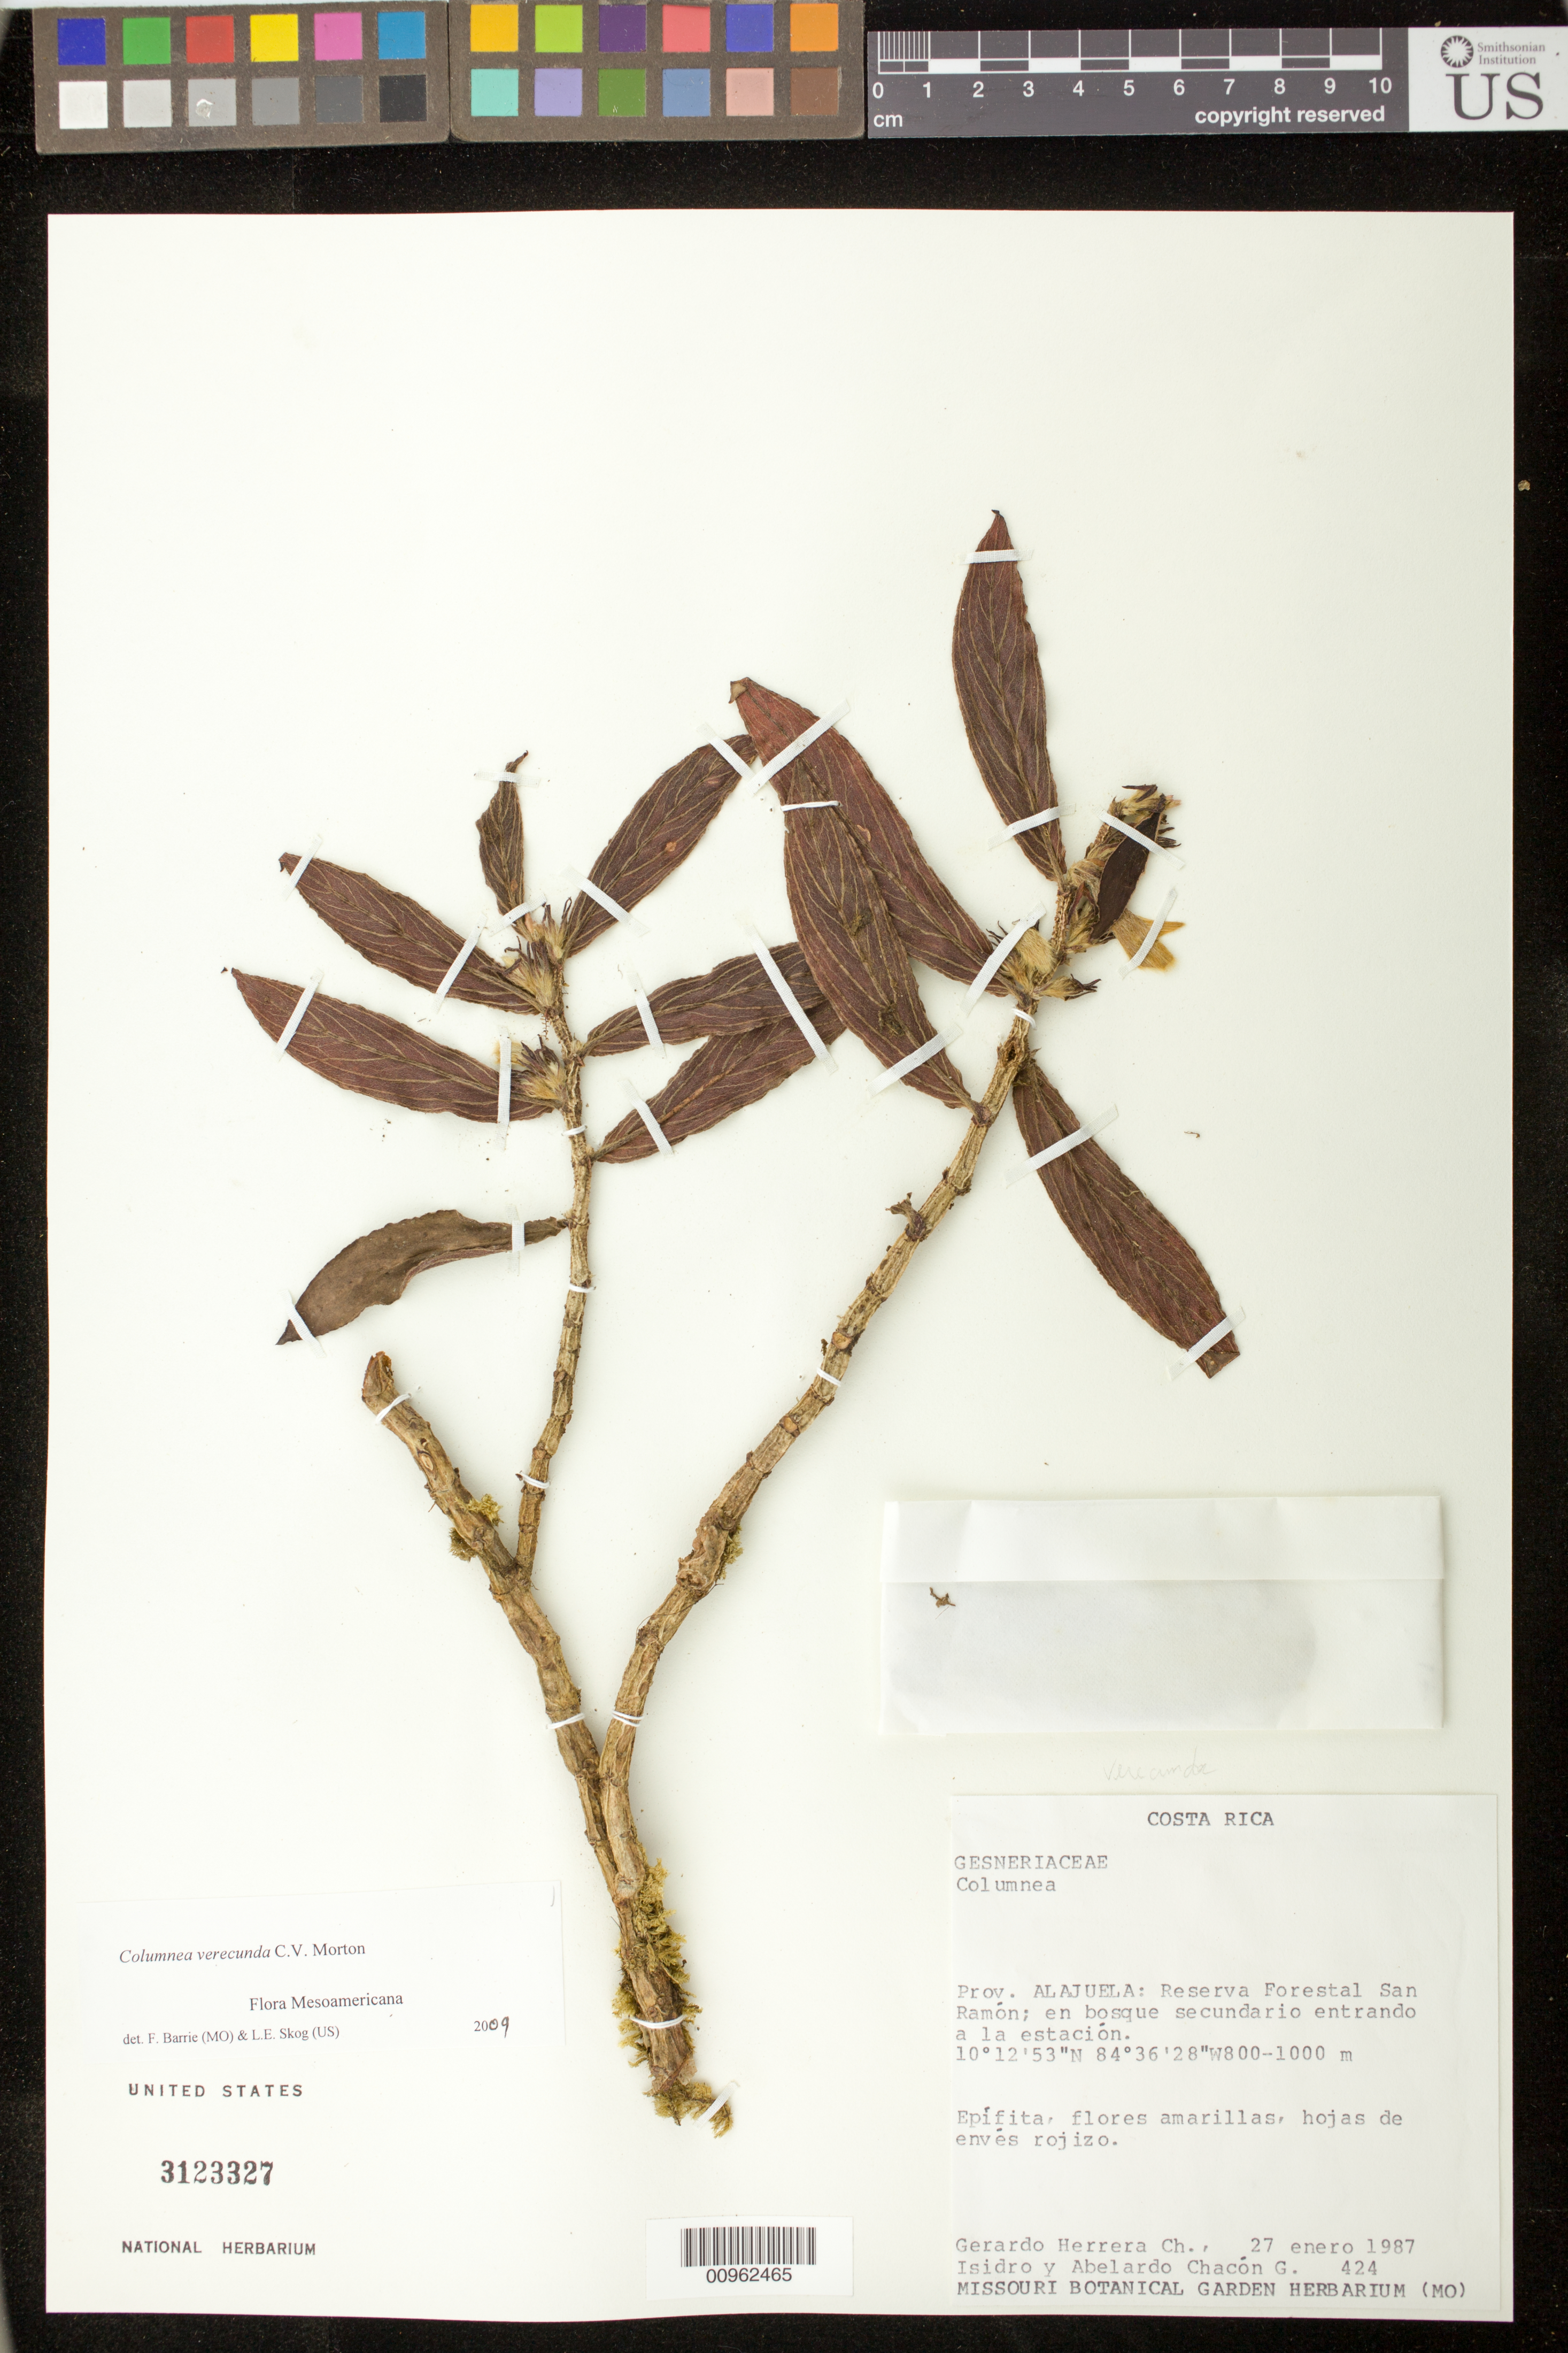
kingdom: Plantae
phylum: Tracheophyta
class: Magnoliopsida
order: Lamiales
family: Gesneriaceae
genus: Columnea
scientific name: Columnea verecunda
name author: C.V. Morton in Standl.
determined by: Barrie, F. R.; Skog, Laurence E.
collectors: G. Herrera Ch. & et al.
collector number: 424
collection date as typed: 27 Jan 1987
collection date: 1987-01-27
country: Costa Rica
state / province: Alajuela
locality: Prov. Alajuela: Reserva Forestal San Ramón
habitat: En bosque secundario entrando a la estación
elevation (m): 800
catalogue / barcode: US 3123327